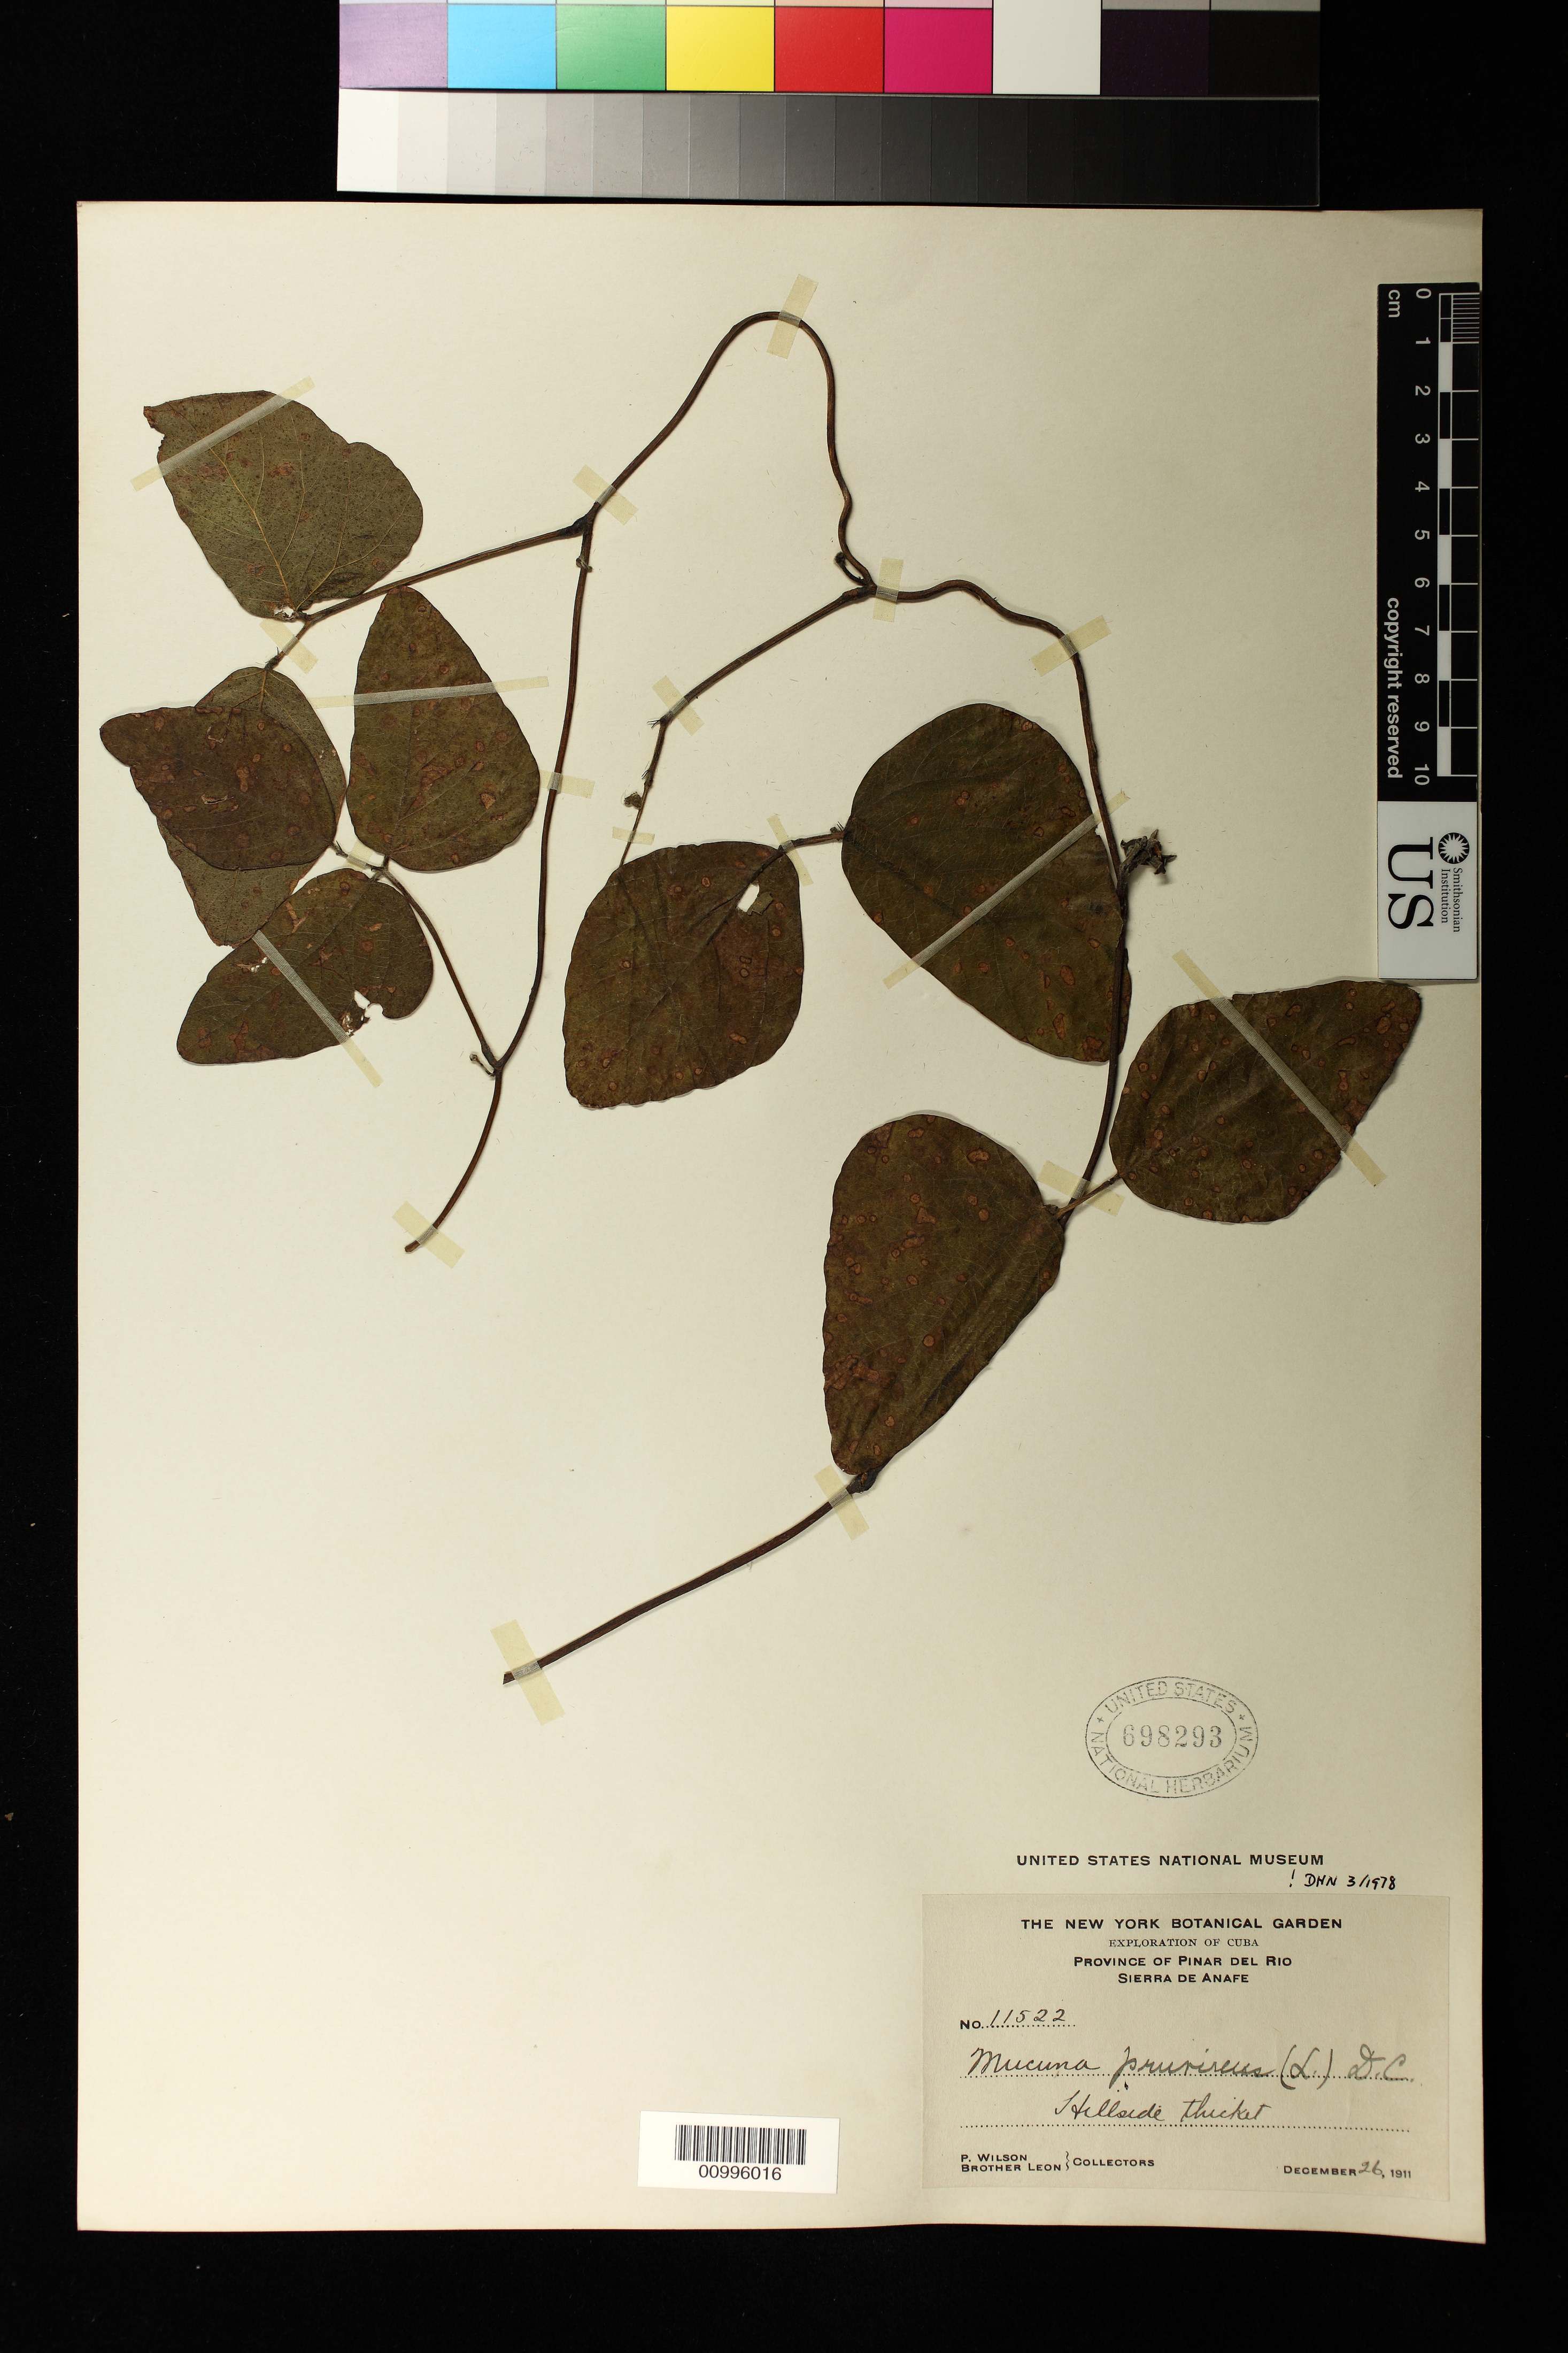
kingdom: Plantae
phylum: Tracheophyta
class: Magnoliopsida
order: Fabales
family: Fabaceae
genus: Mucuna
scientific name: Mucuna pruriens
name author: (L.) DC.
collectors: Bro. León & P. Wilson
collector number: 11522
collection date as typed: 26 Jan 1911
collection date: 1911-01-26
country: Cuba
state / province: Pinar del Rio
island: Cuba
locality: Hillside thicket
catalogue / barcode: US 698293